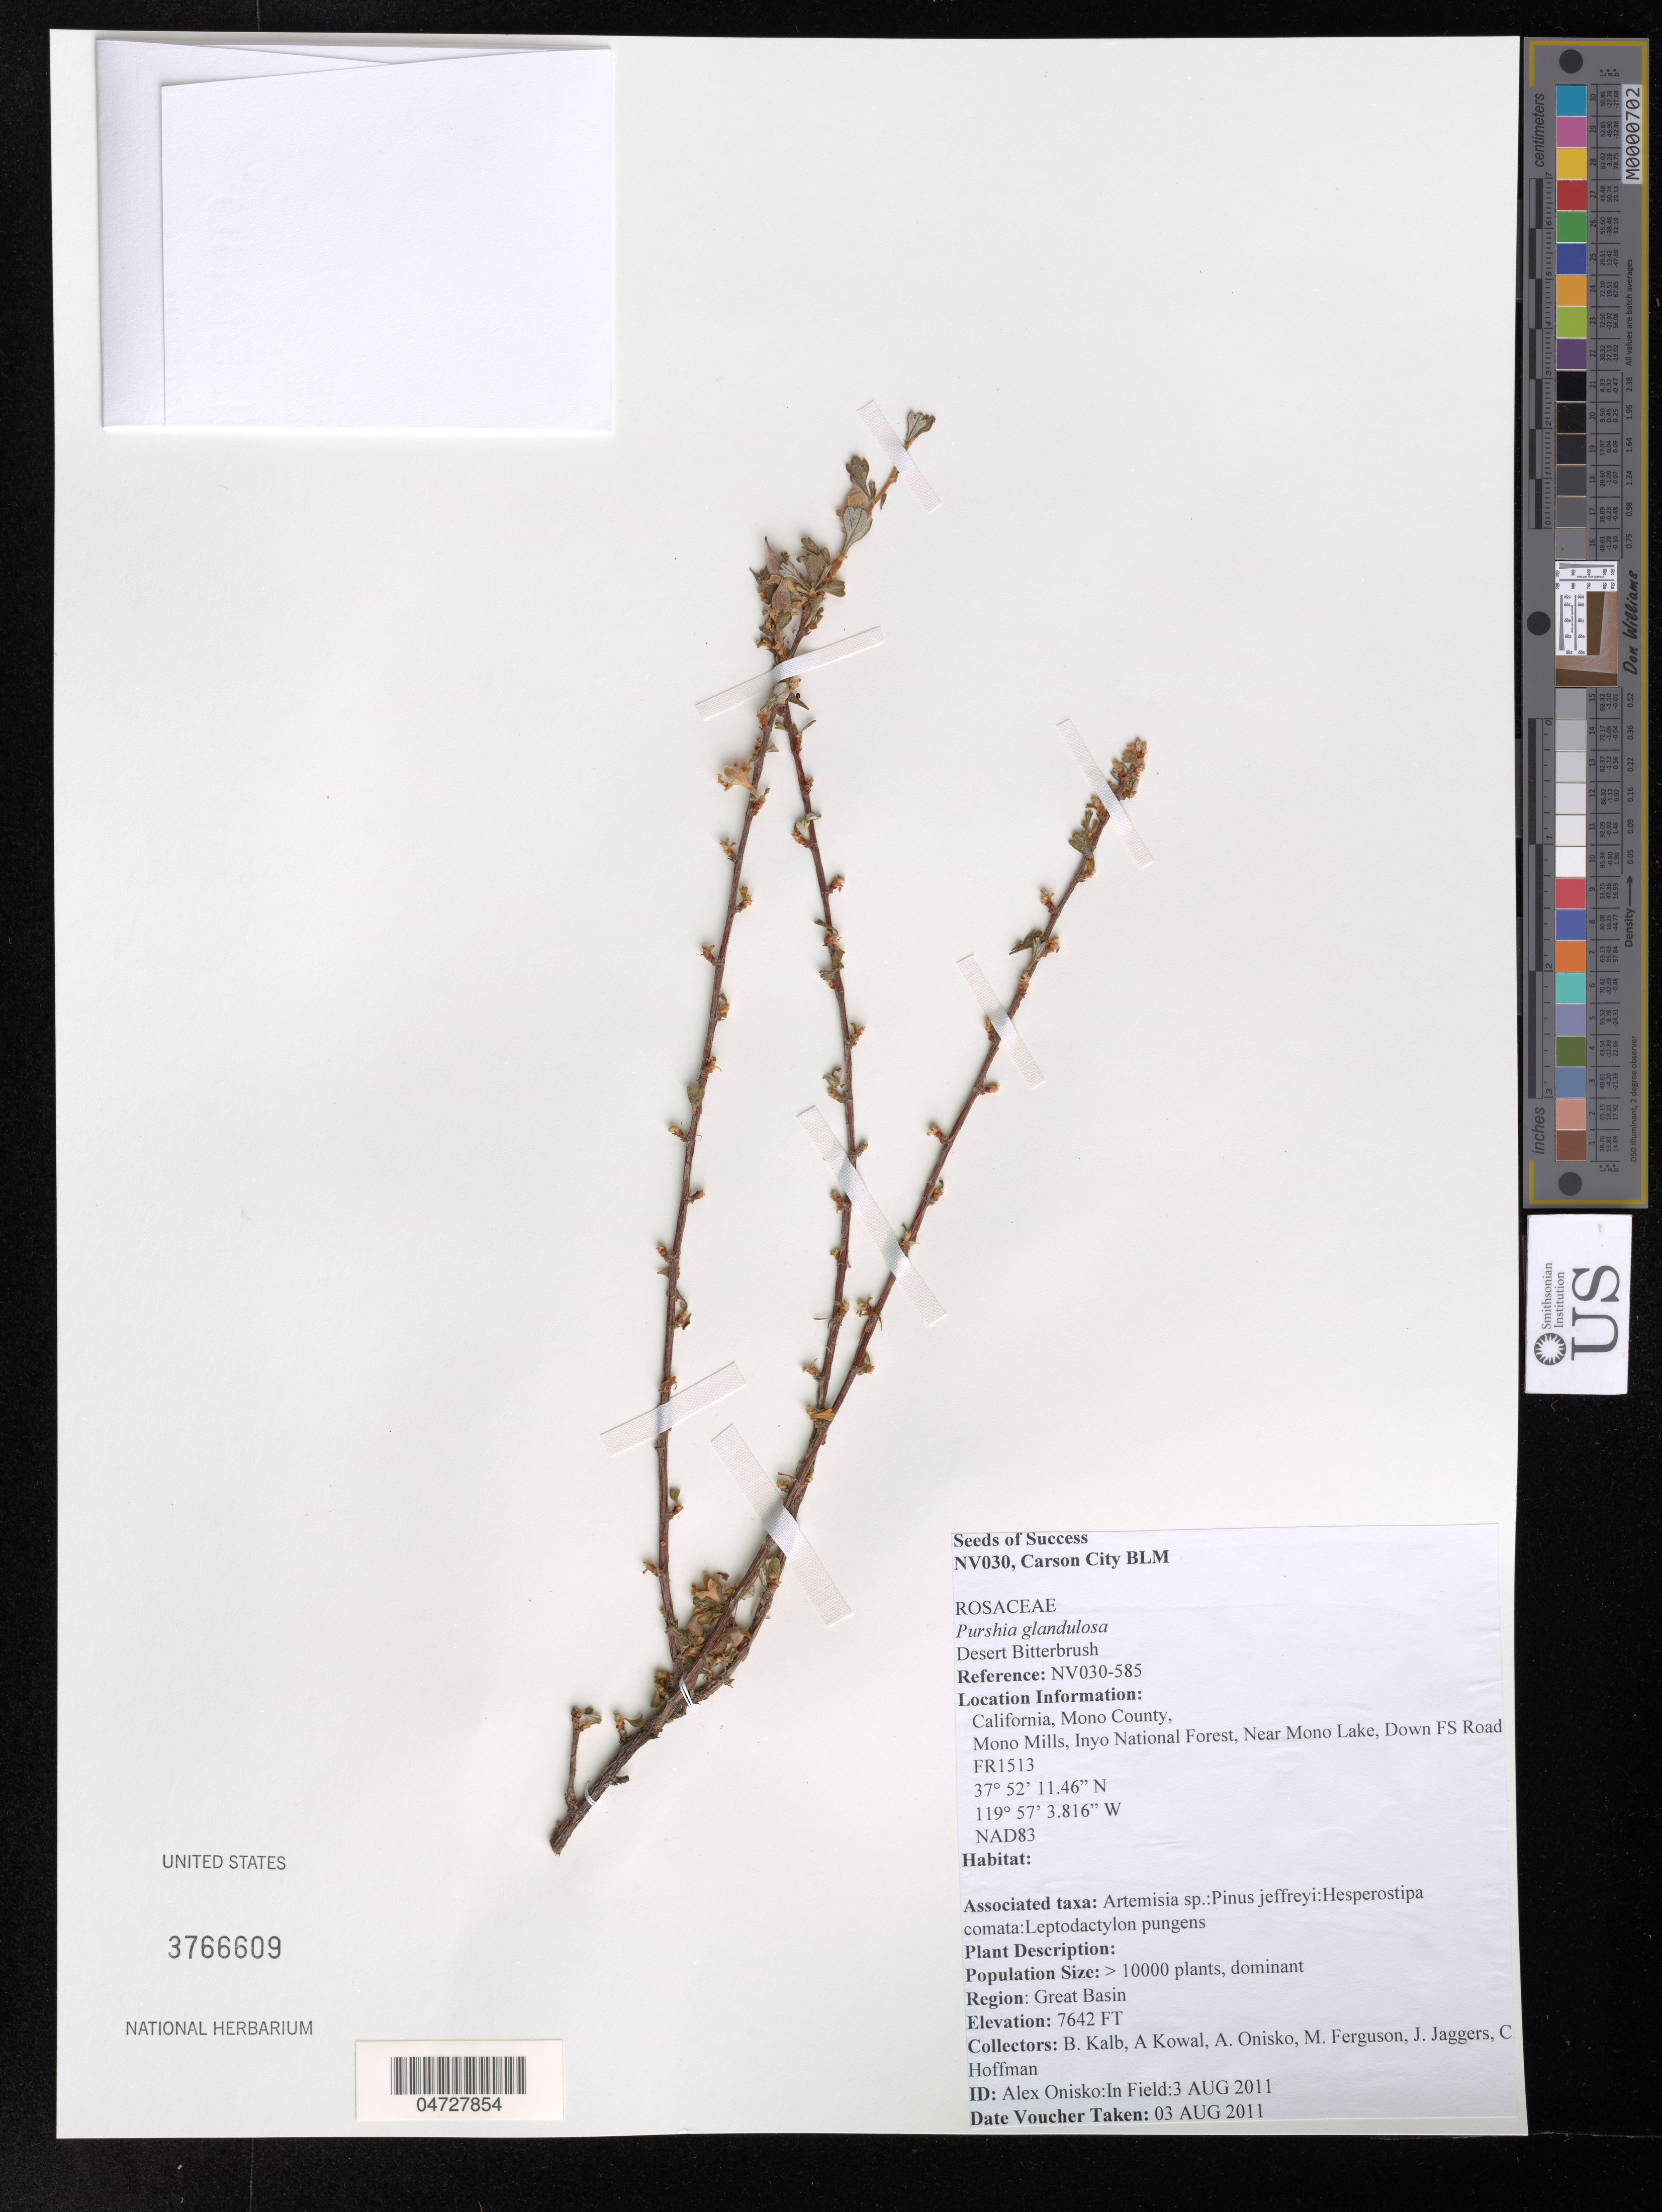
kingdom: Plantae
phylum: Tracheophyta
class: Magnoliopsida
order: Rosales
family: Rosaceae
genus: Purshia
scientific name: Purshia glandulosa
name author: Curran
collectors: B. Kalb, A. Kowal & A. Onisko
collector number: NV030-585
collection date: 2011-08-03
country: United States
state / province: California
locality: Mono County, Mono Mills, Inyo National Forest, Near Mono Lake, Down FS Road.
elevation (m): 2329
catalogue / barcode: US 3766609